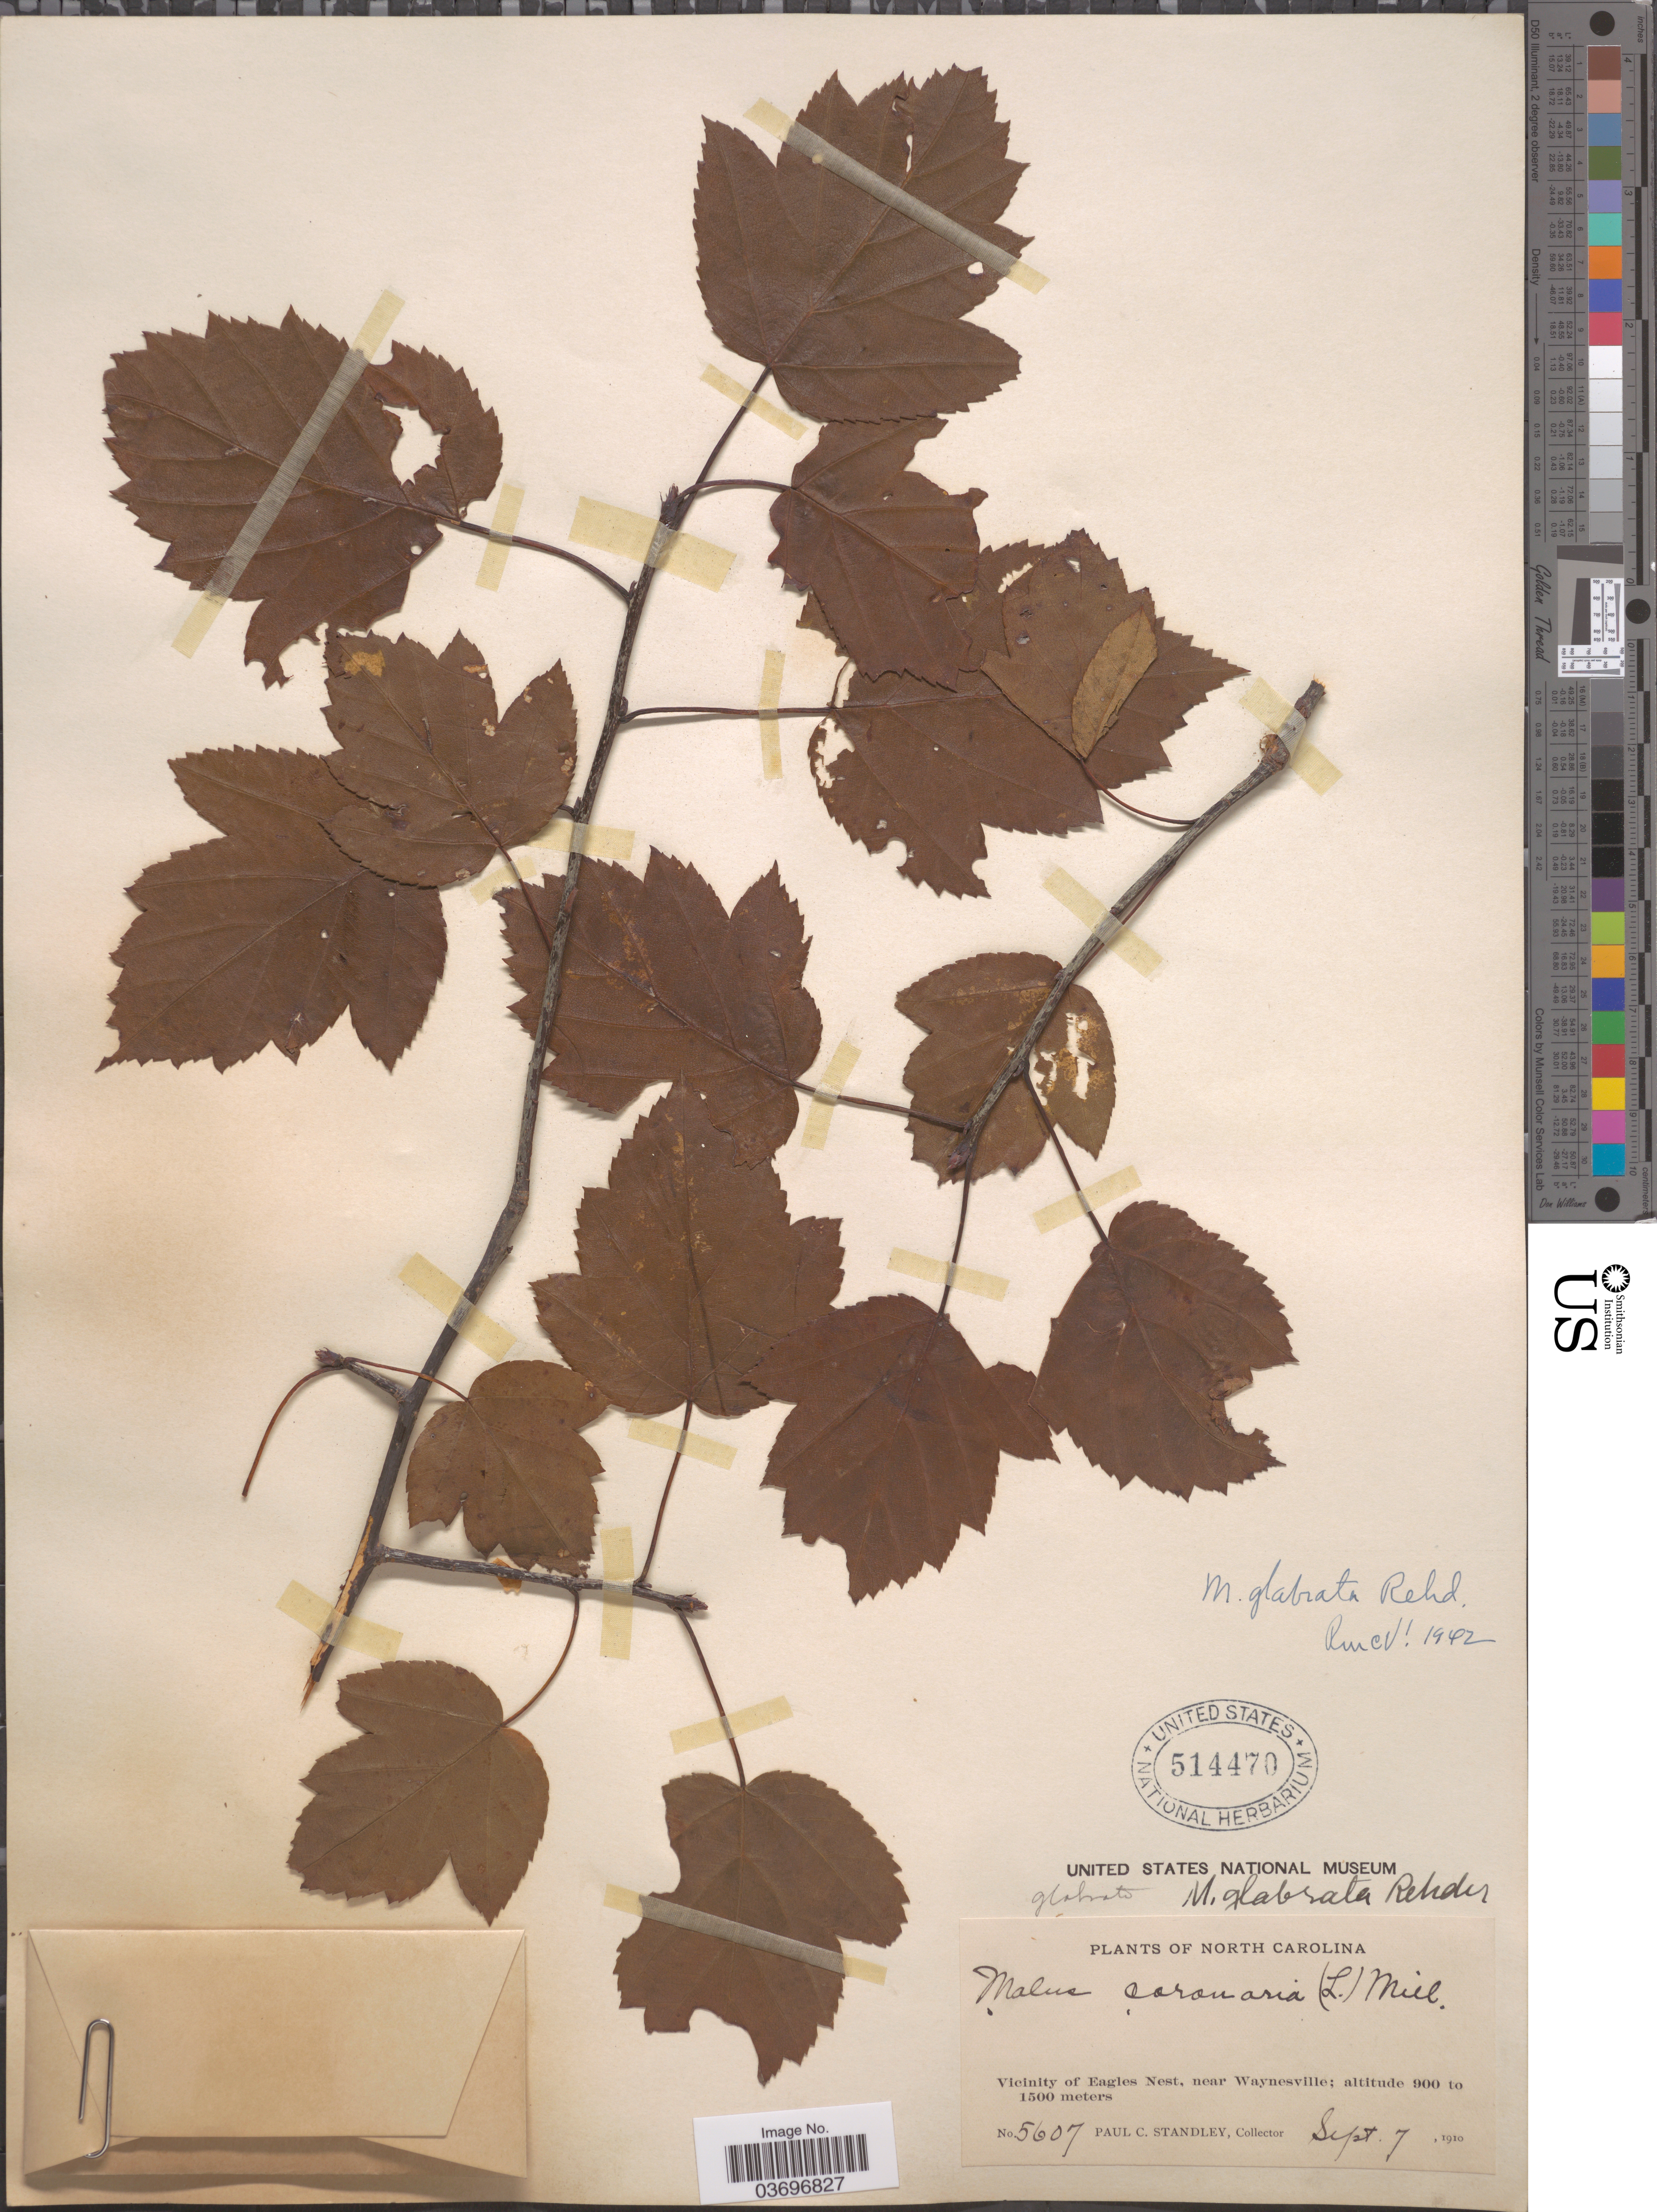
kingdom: Plantae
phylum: Tracheophyta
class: Magnoliopsida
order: Rosales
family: Rosaceae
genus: Malus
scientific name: Malus glabrata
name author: Rehder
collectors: P. C. Standley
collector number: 5607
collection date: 1910-09-07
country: United States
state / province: North Carolina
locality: Vicinity of Eagles Nest, near Waynesville.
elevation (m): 900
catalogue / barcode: US 514470